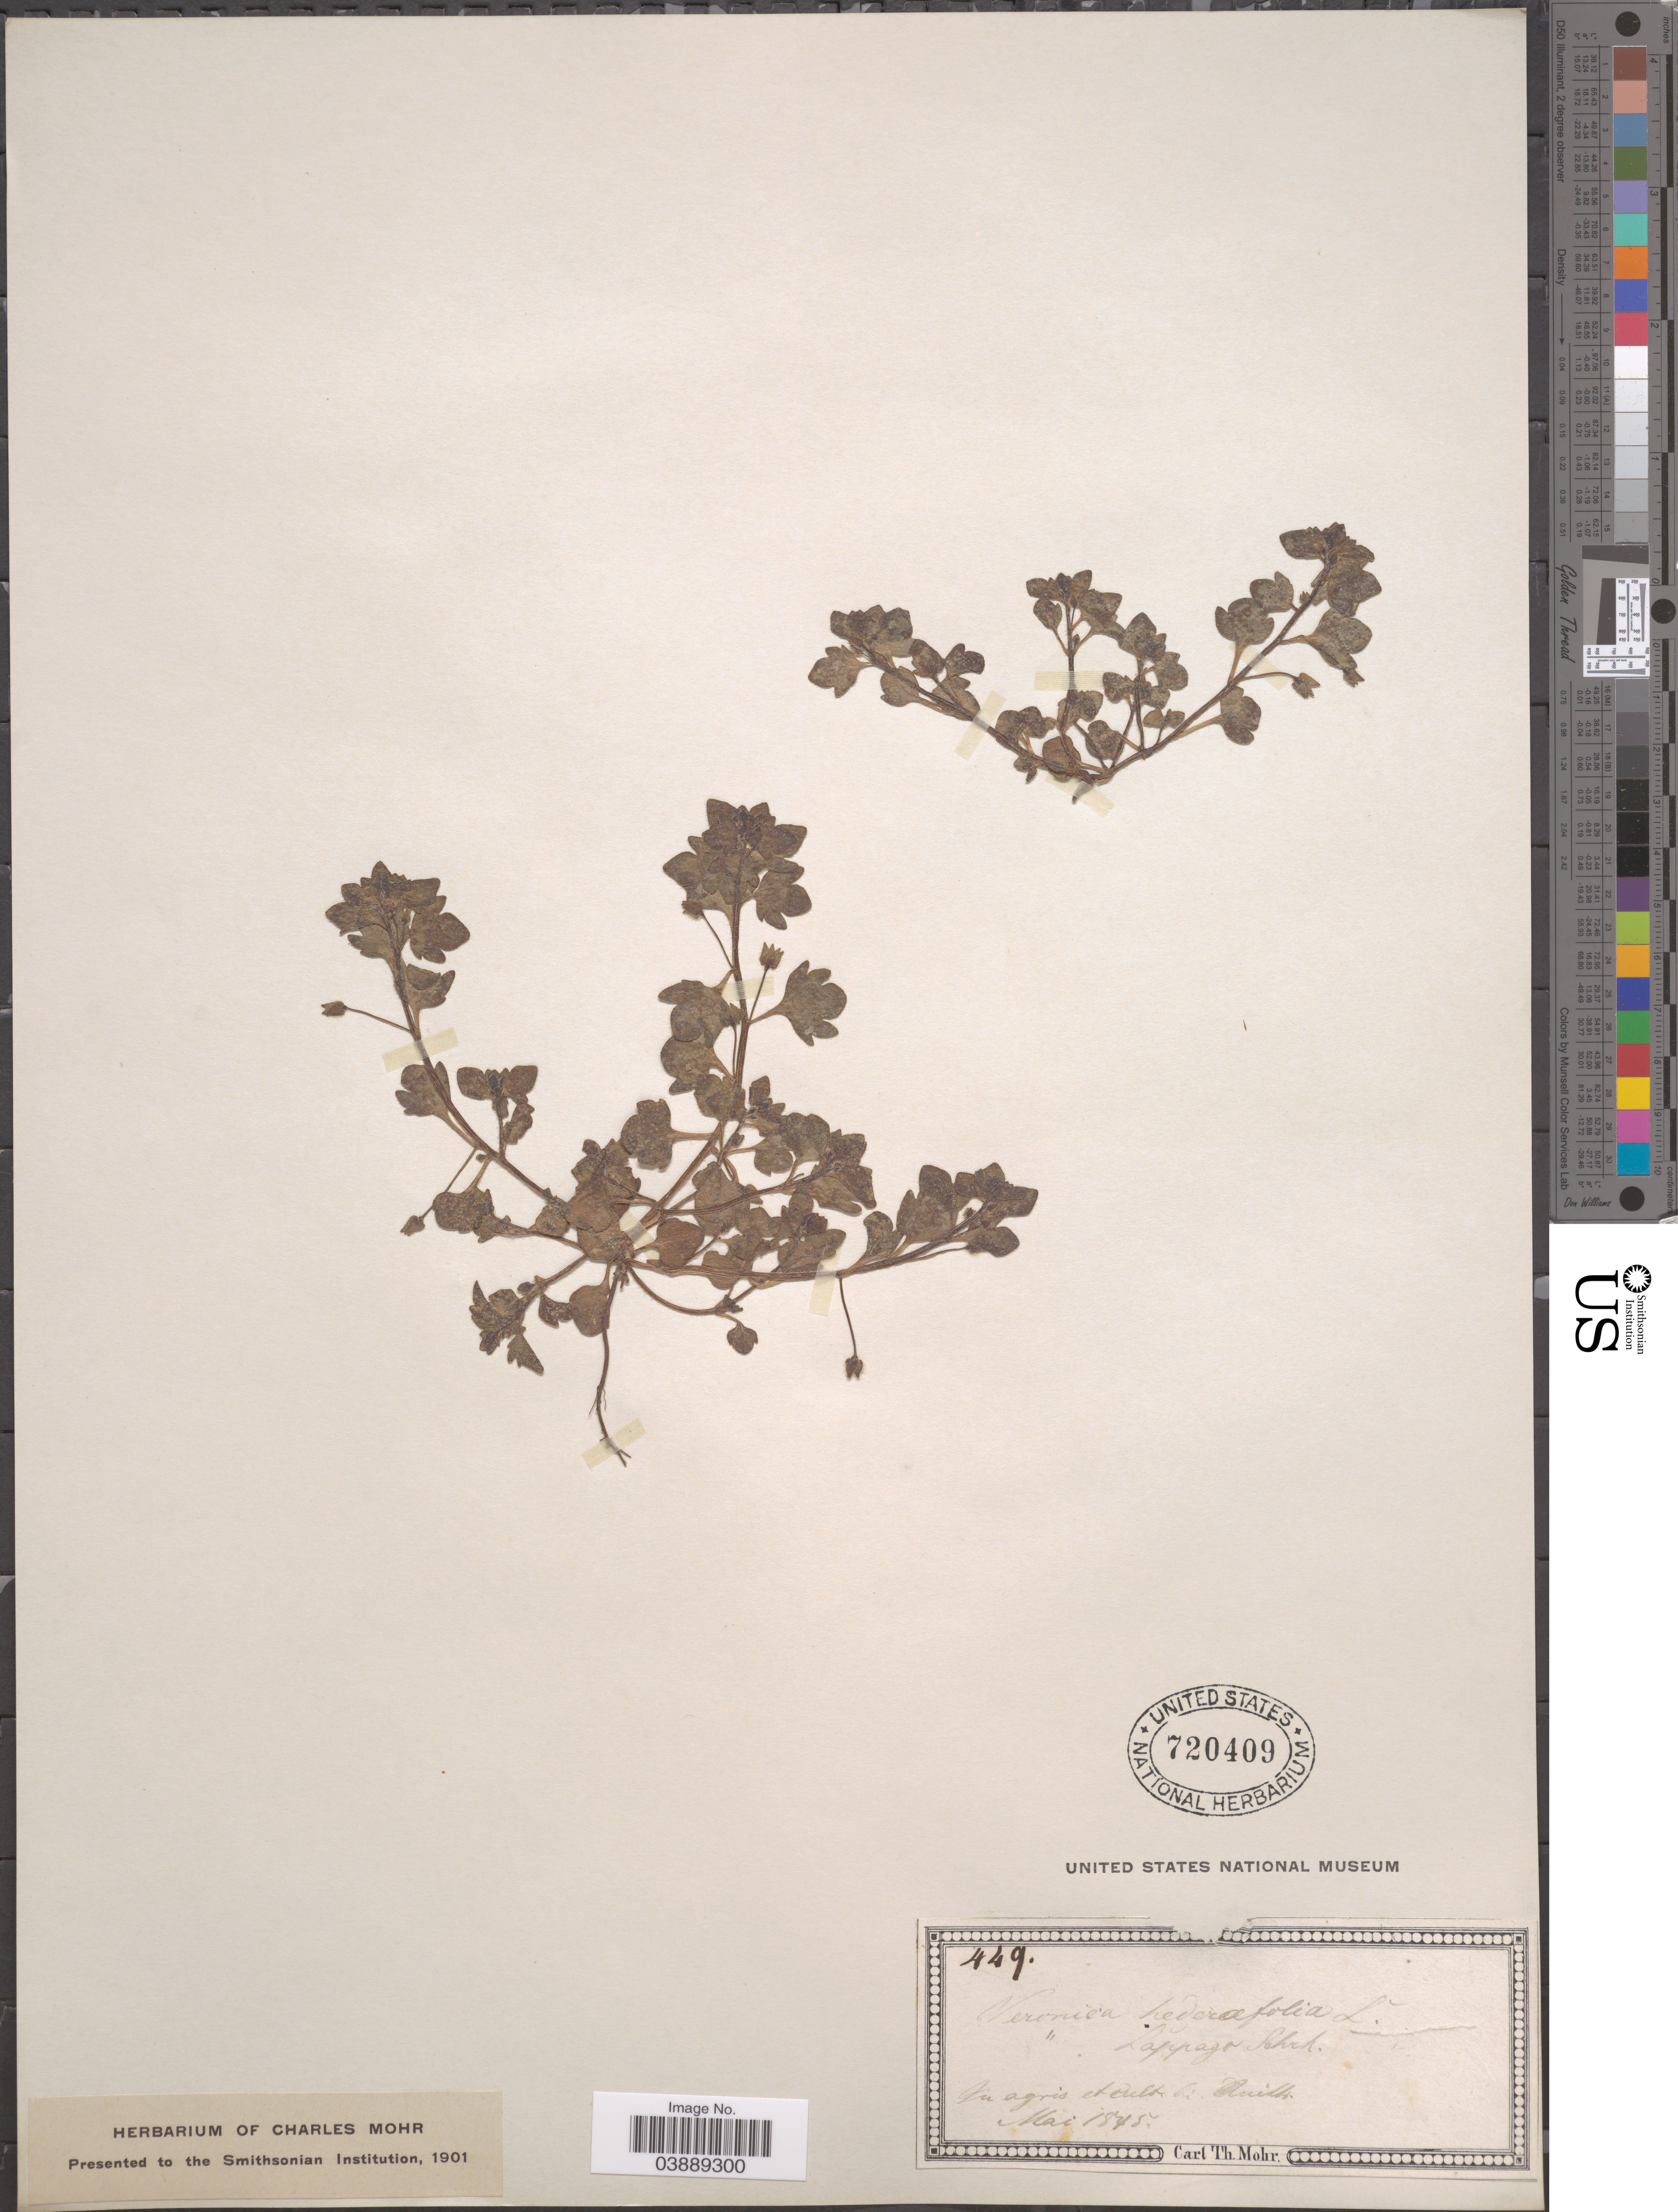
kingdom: Plantae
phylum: Tracheophyta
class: Magnoliopsida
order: Lamiales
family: Plantaginaceae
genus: Veronica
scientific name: Veronica hederifolia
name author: L.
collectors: Mohr, C. T. (herbarium)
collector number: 449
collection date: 1845-05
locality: In agris et cult. bei Quitts. [interpreted]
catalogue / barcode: US 720409